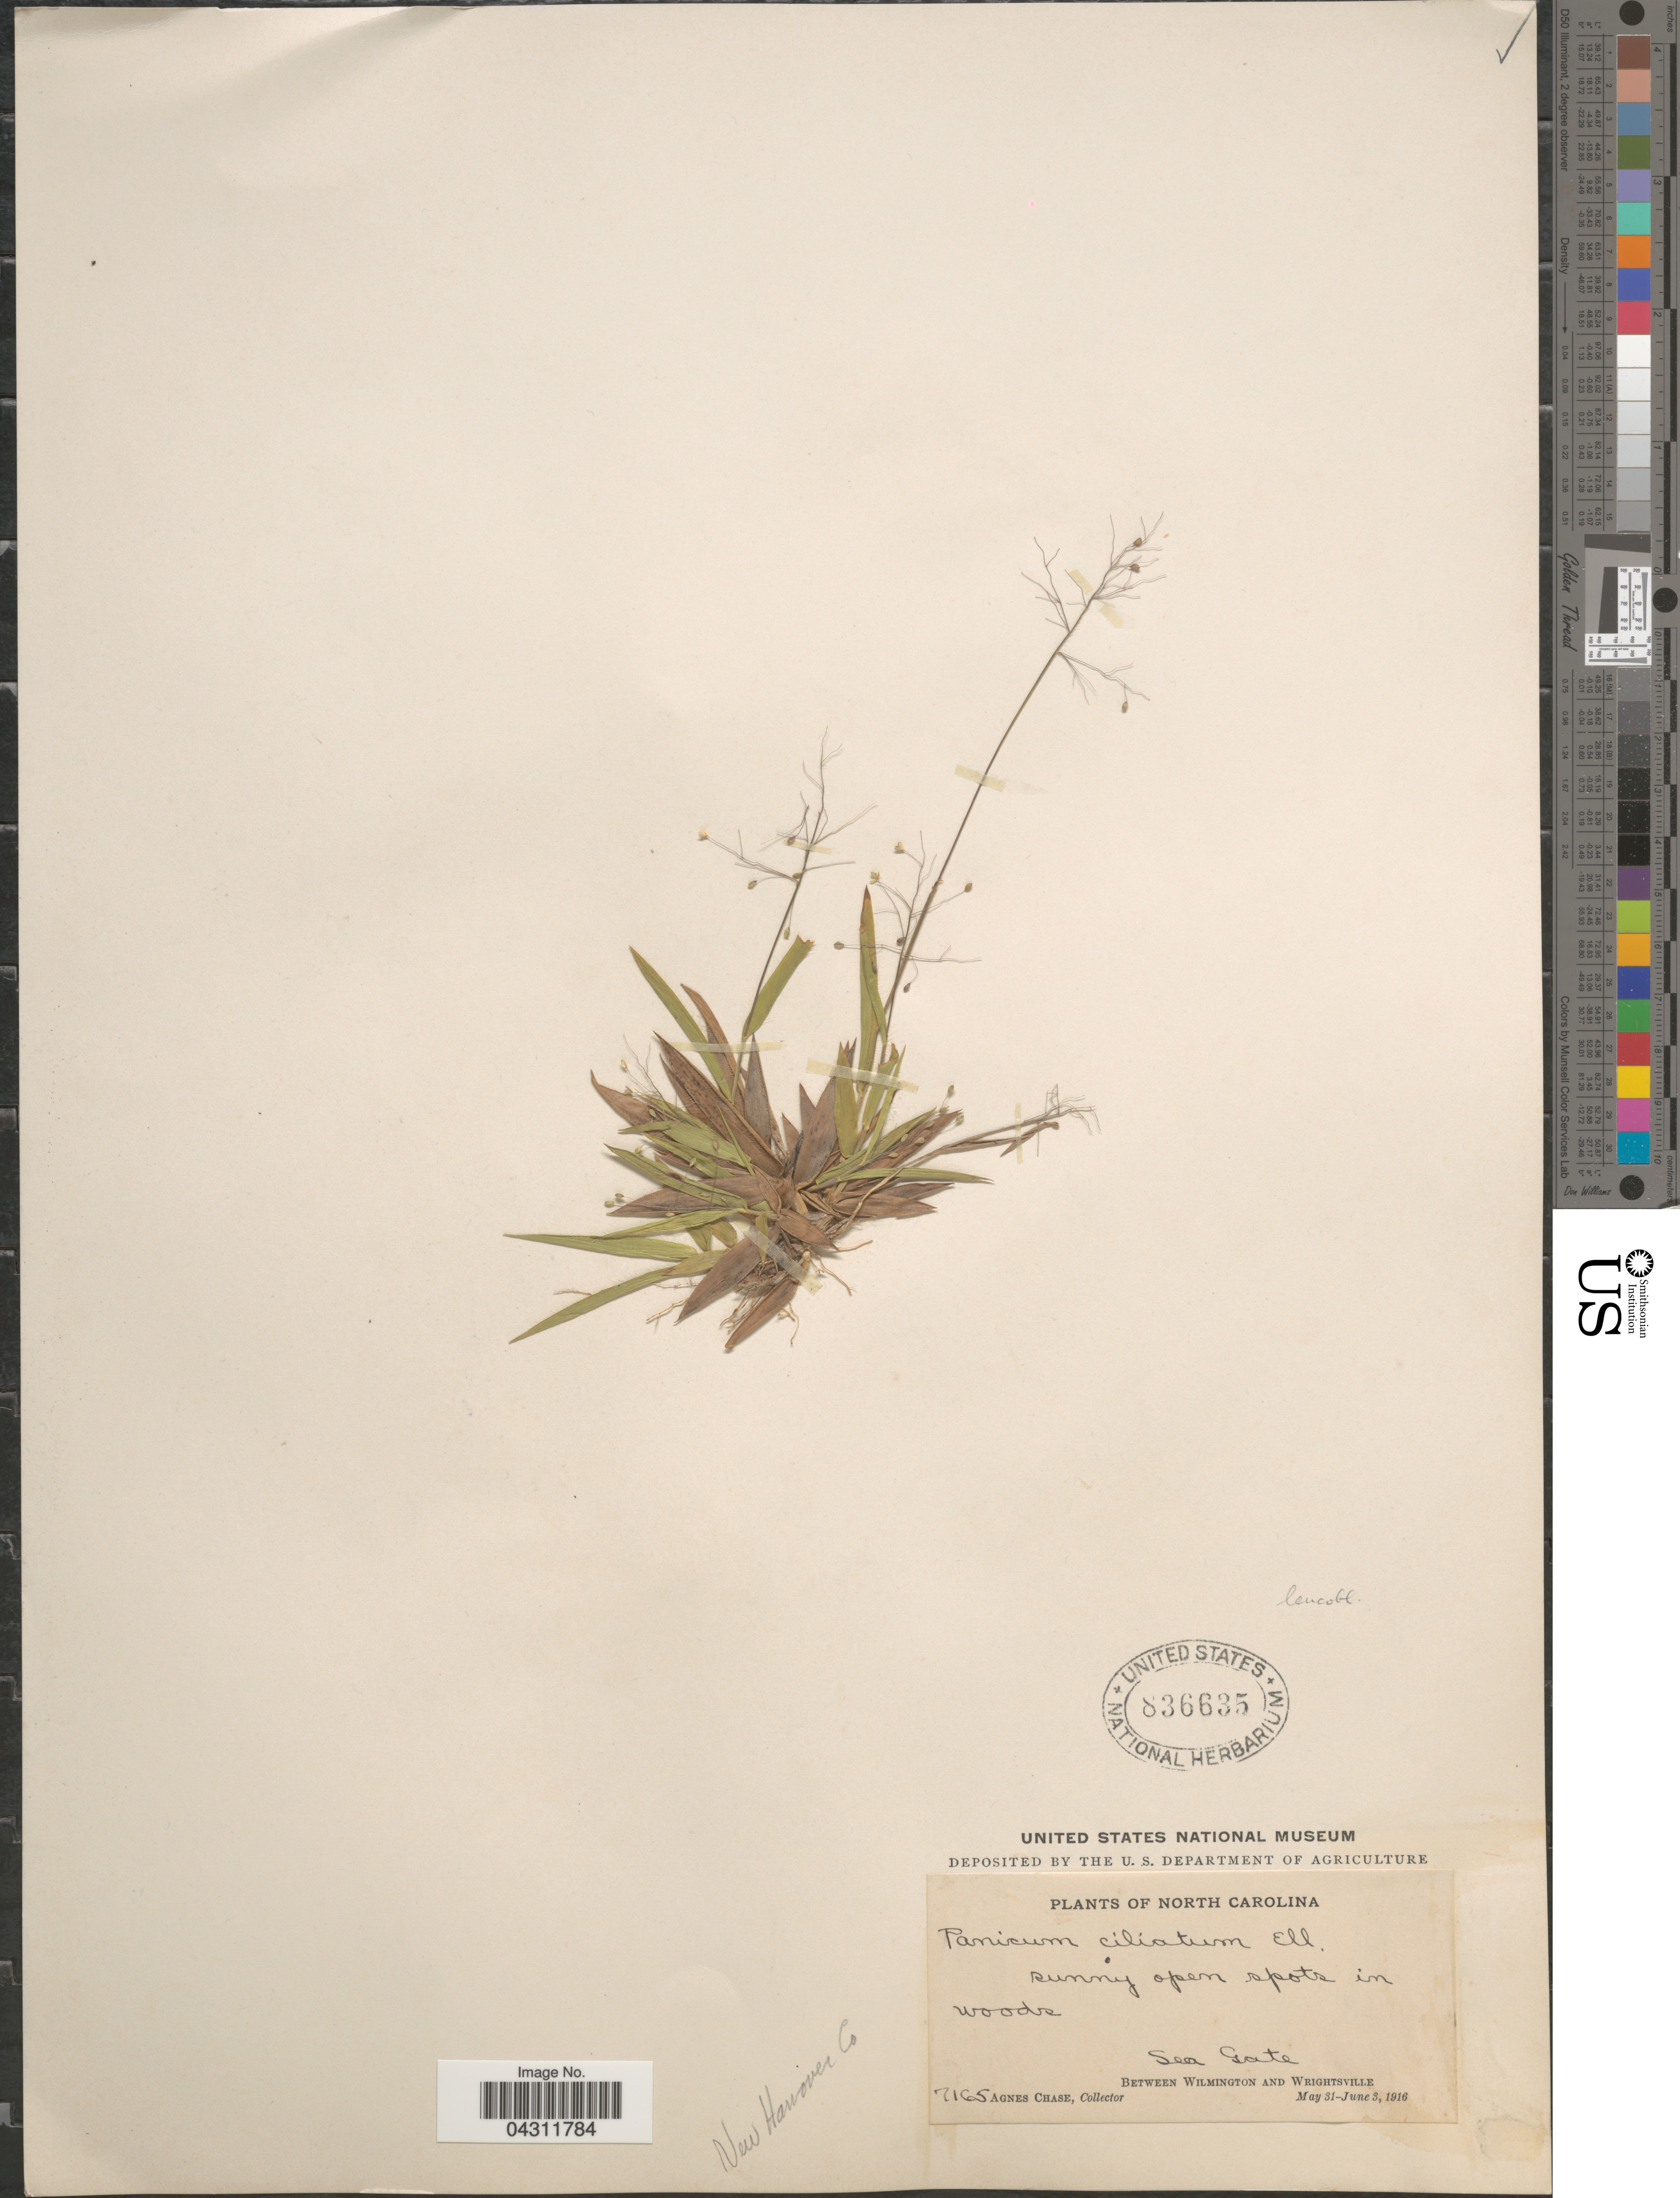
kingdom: Plantae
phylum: Tracheophyta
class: Liliopsida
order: Poales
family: Poaceae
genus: Dichanthelium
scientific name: Dichanthelium strigosum var. leucoblepharis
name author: (Trin.) Freckmann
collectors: A. Chase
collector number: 7165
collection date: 1916-05-31/1916-06-03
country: United States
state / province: North Carolina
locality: New Hanover Co. Sunny open spots in woods. Sea Gate. Between Wilmington and Wrightsville.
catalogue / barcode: US 836635